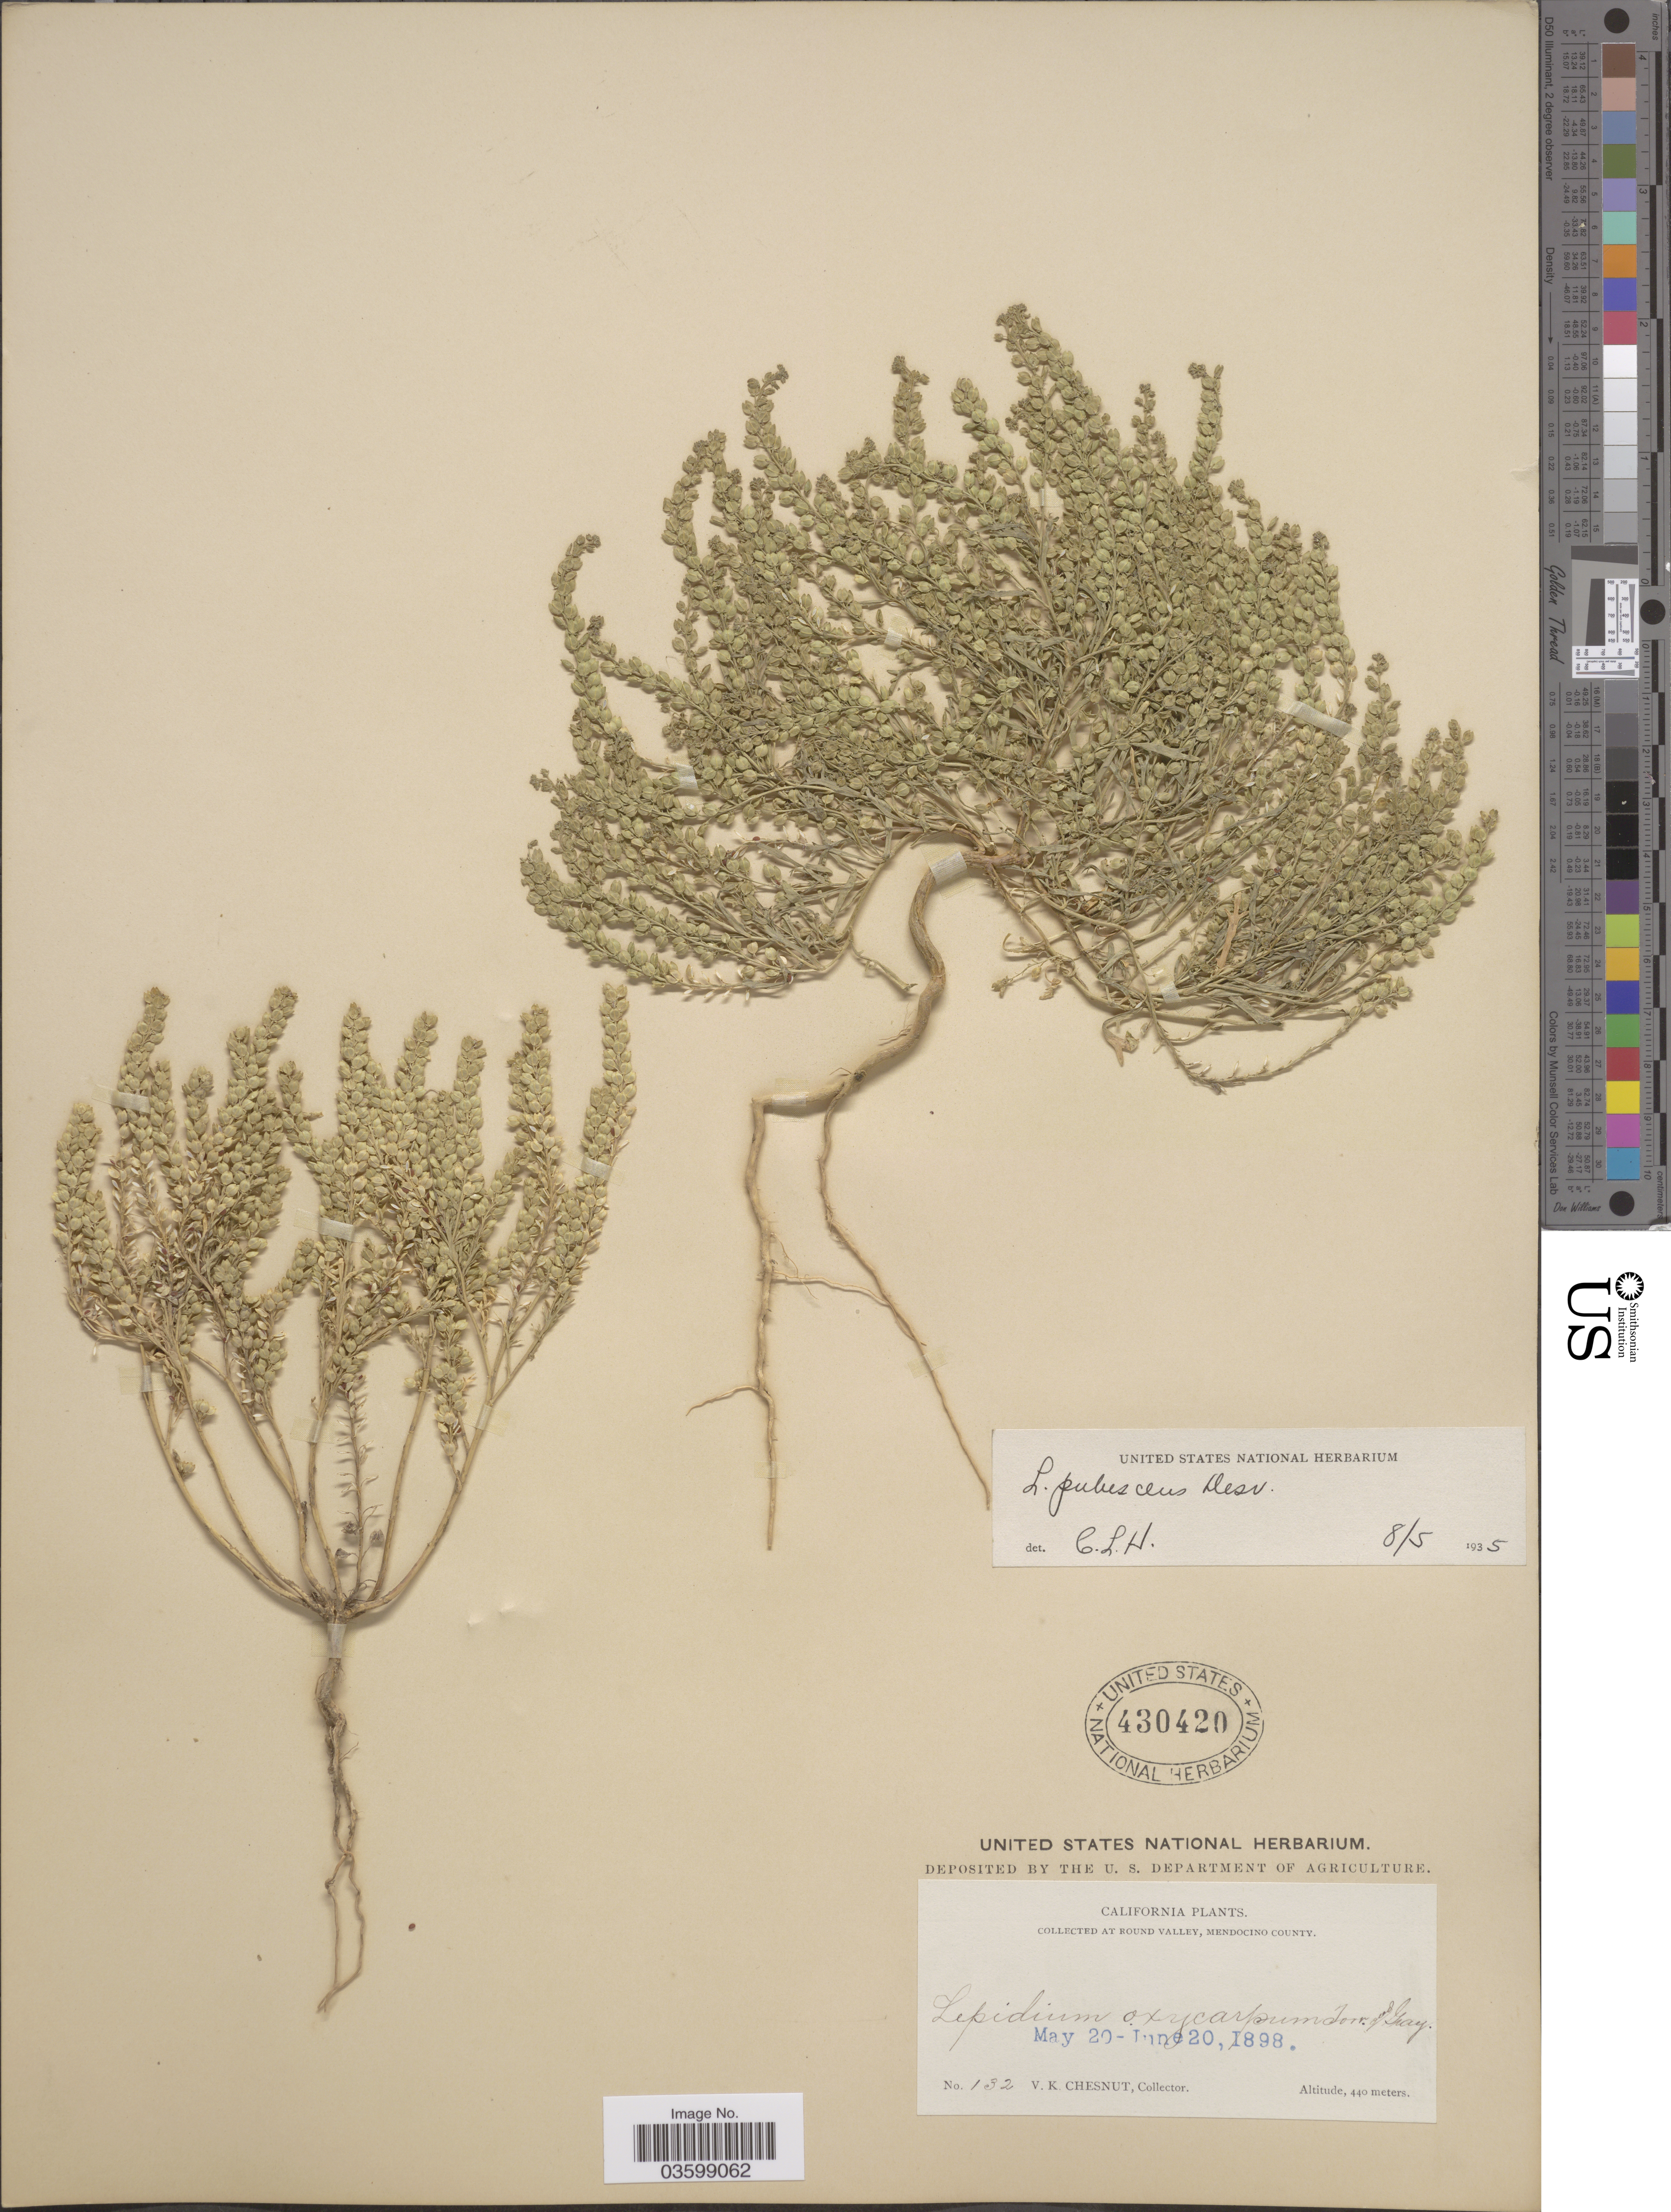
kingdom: Plantae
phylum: Tracheophyta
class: Magnoliopsida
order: Brassicales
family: Brassicaceae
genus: Lepidium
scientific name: Lepidium strictum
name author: (S. Watson) Rattan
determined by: Al-Shehbaz, I. A., (MO), Missouri Botanical Garden (UNITED STATES)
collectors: V. Chesnut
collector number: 132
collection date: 1898-05-20/1898-06-20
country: United States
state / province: California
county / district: Mendocino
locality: At Round Valley, Mendocino County.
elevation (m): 440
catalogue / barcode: US 430420